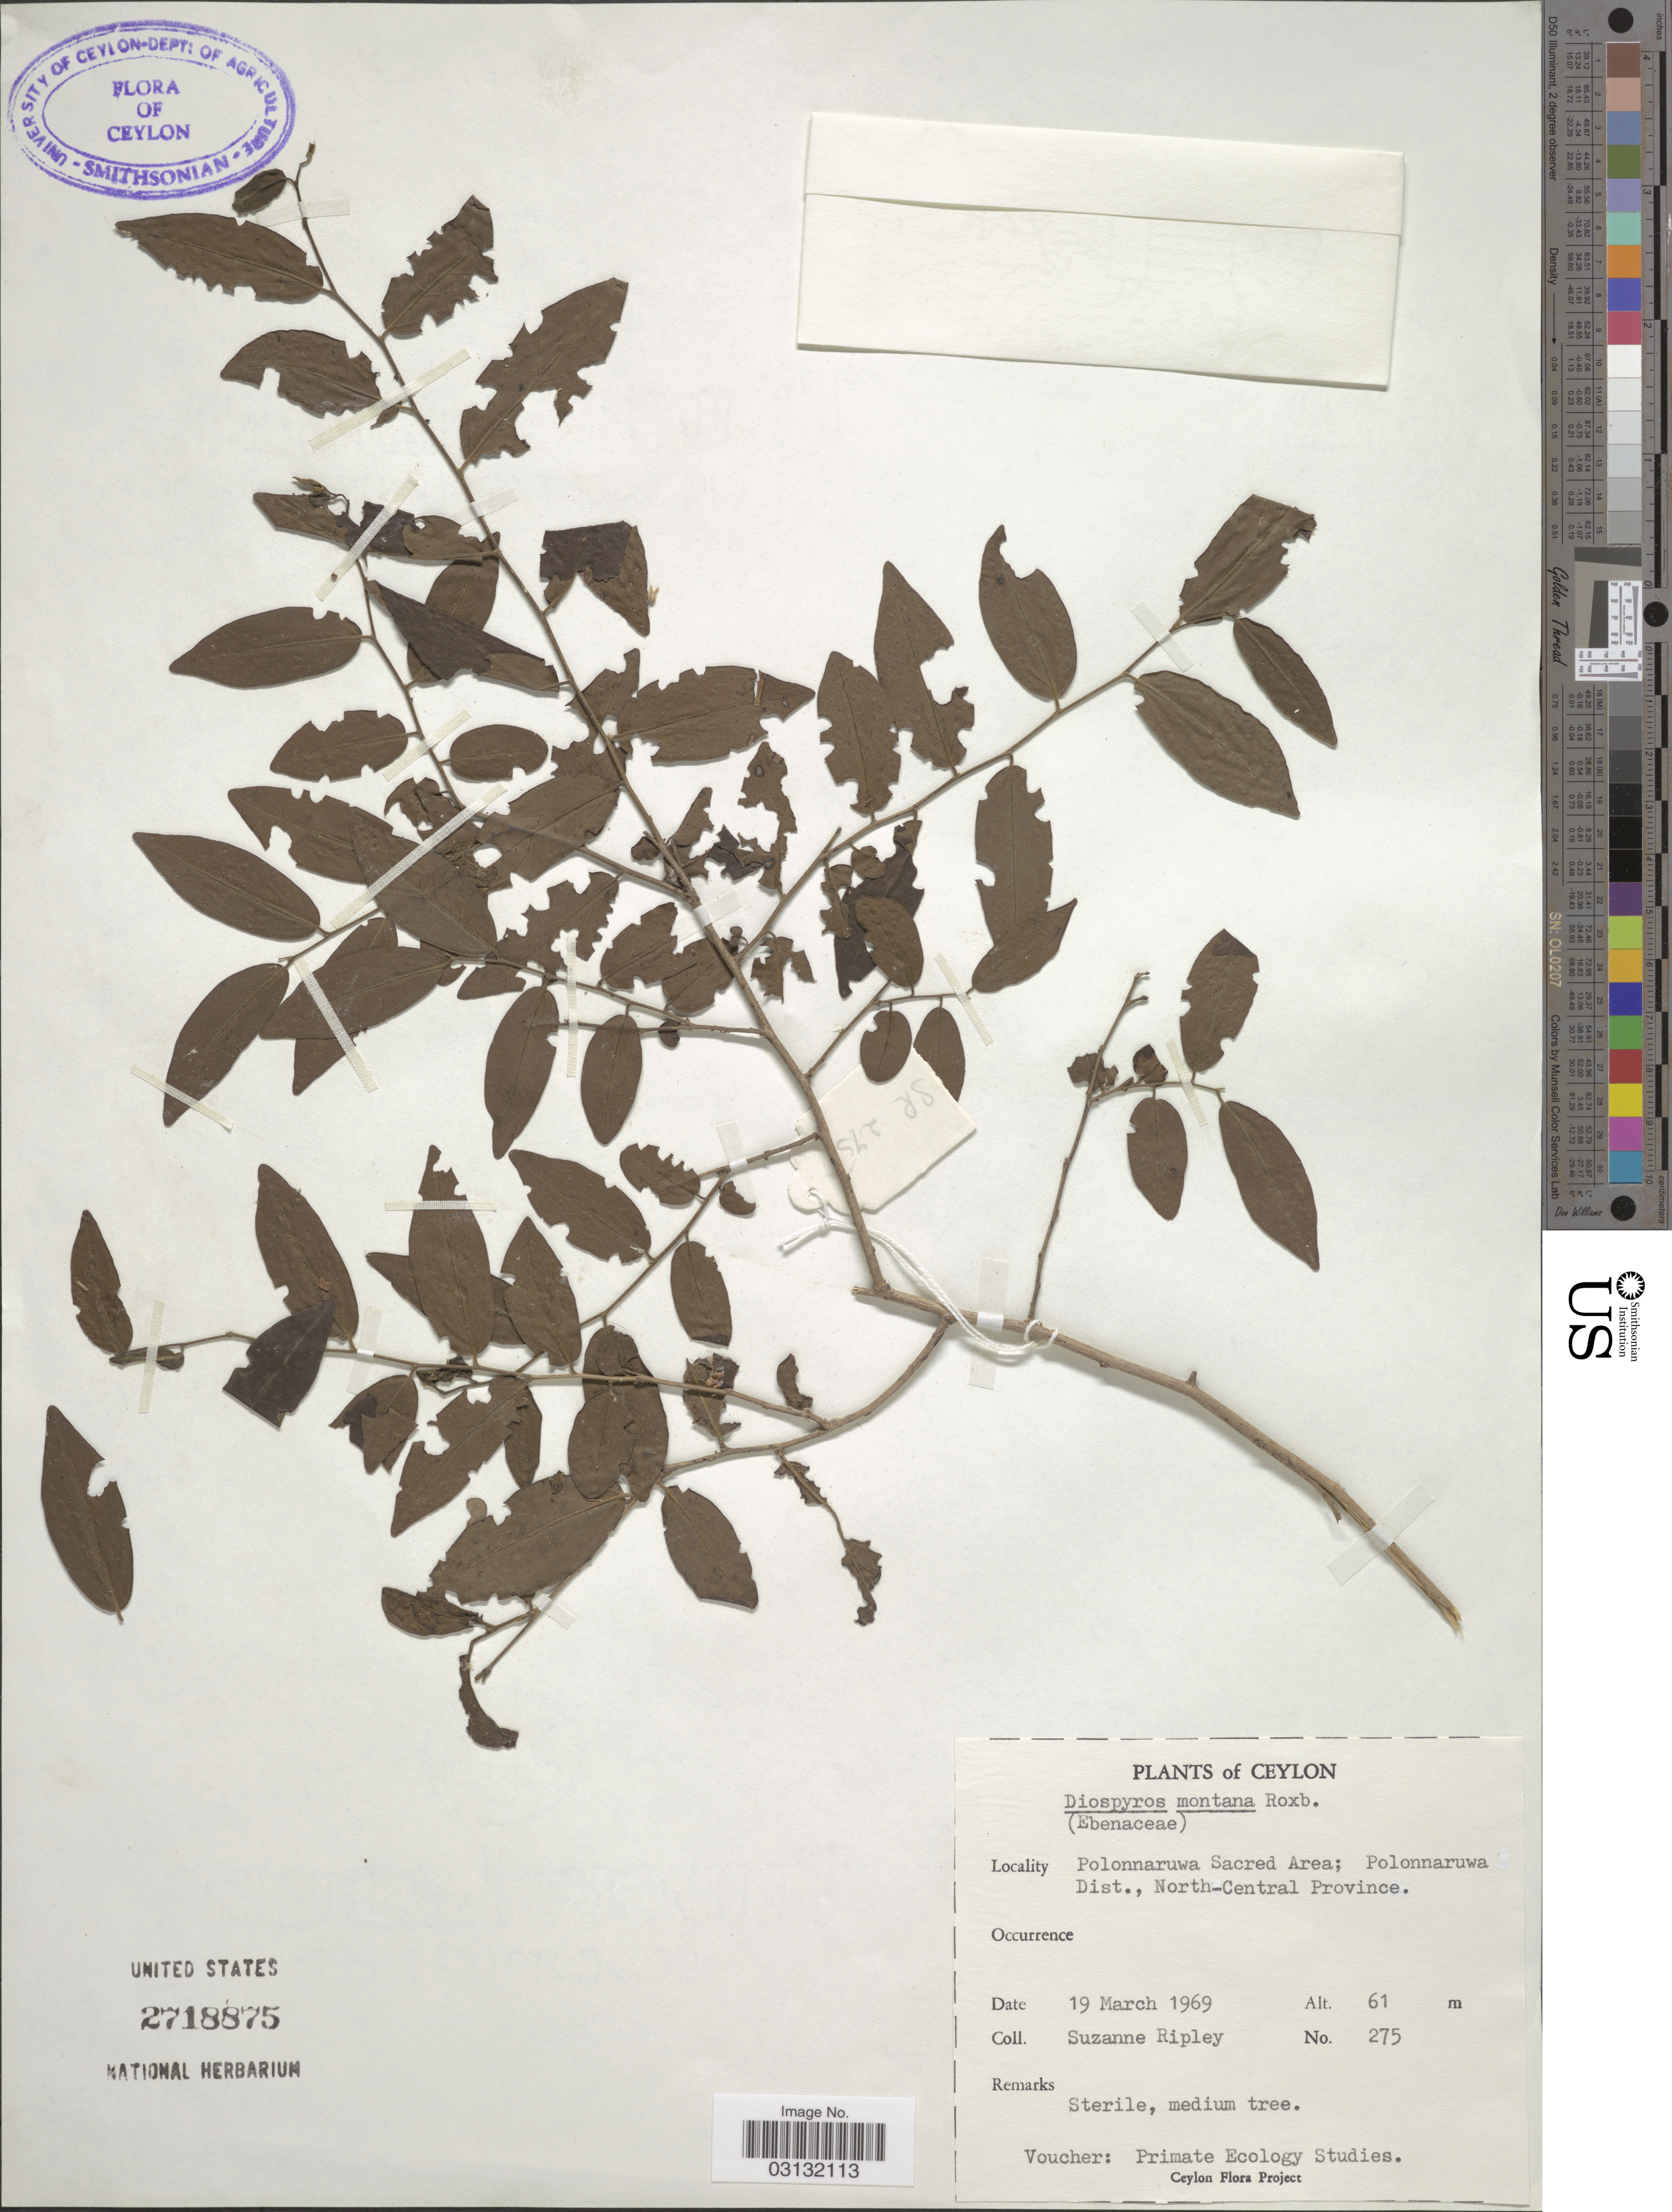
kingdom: Plantae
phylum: Tracheophyta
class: Magnoliopsida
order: Ericales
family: Ebenaceae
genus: Diospyros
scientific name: Diospyros montana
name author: Roxb.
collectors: S. Ripley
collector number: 275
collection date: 1969-03-19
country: Sri Lanka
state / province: North Central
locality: Ceylon, Polonnaruwa Sacred Area; Polonnaruwa Dist., North-Central Province.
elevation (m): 61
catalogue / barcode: US 2718875